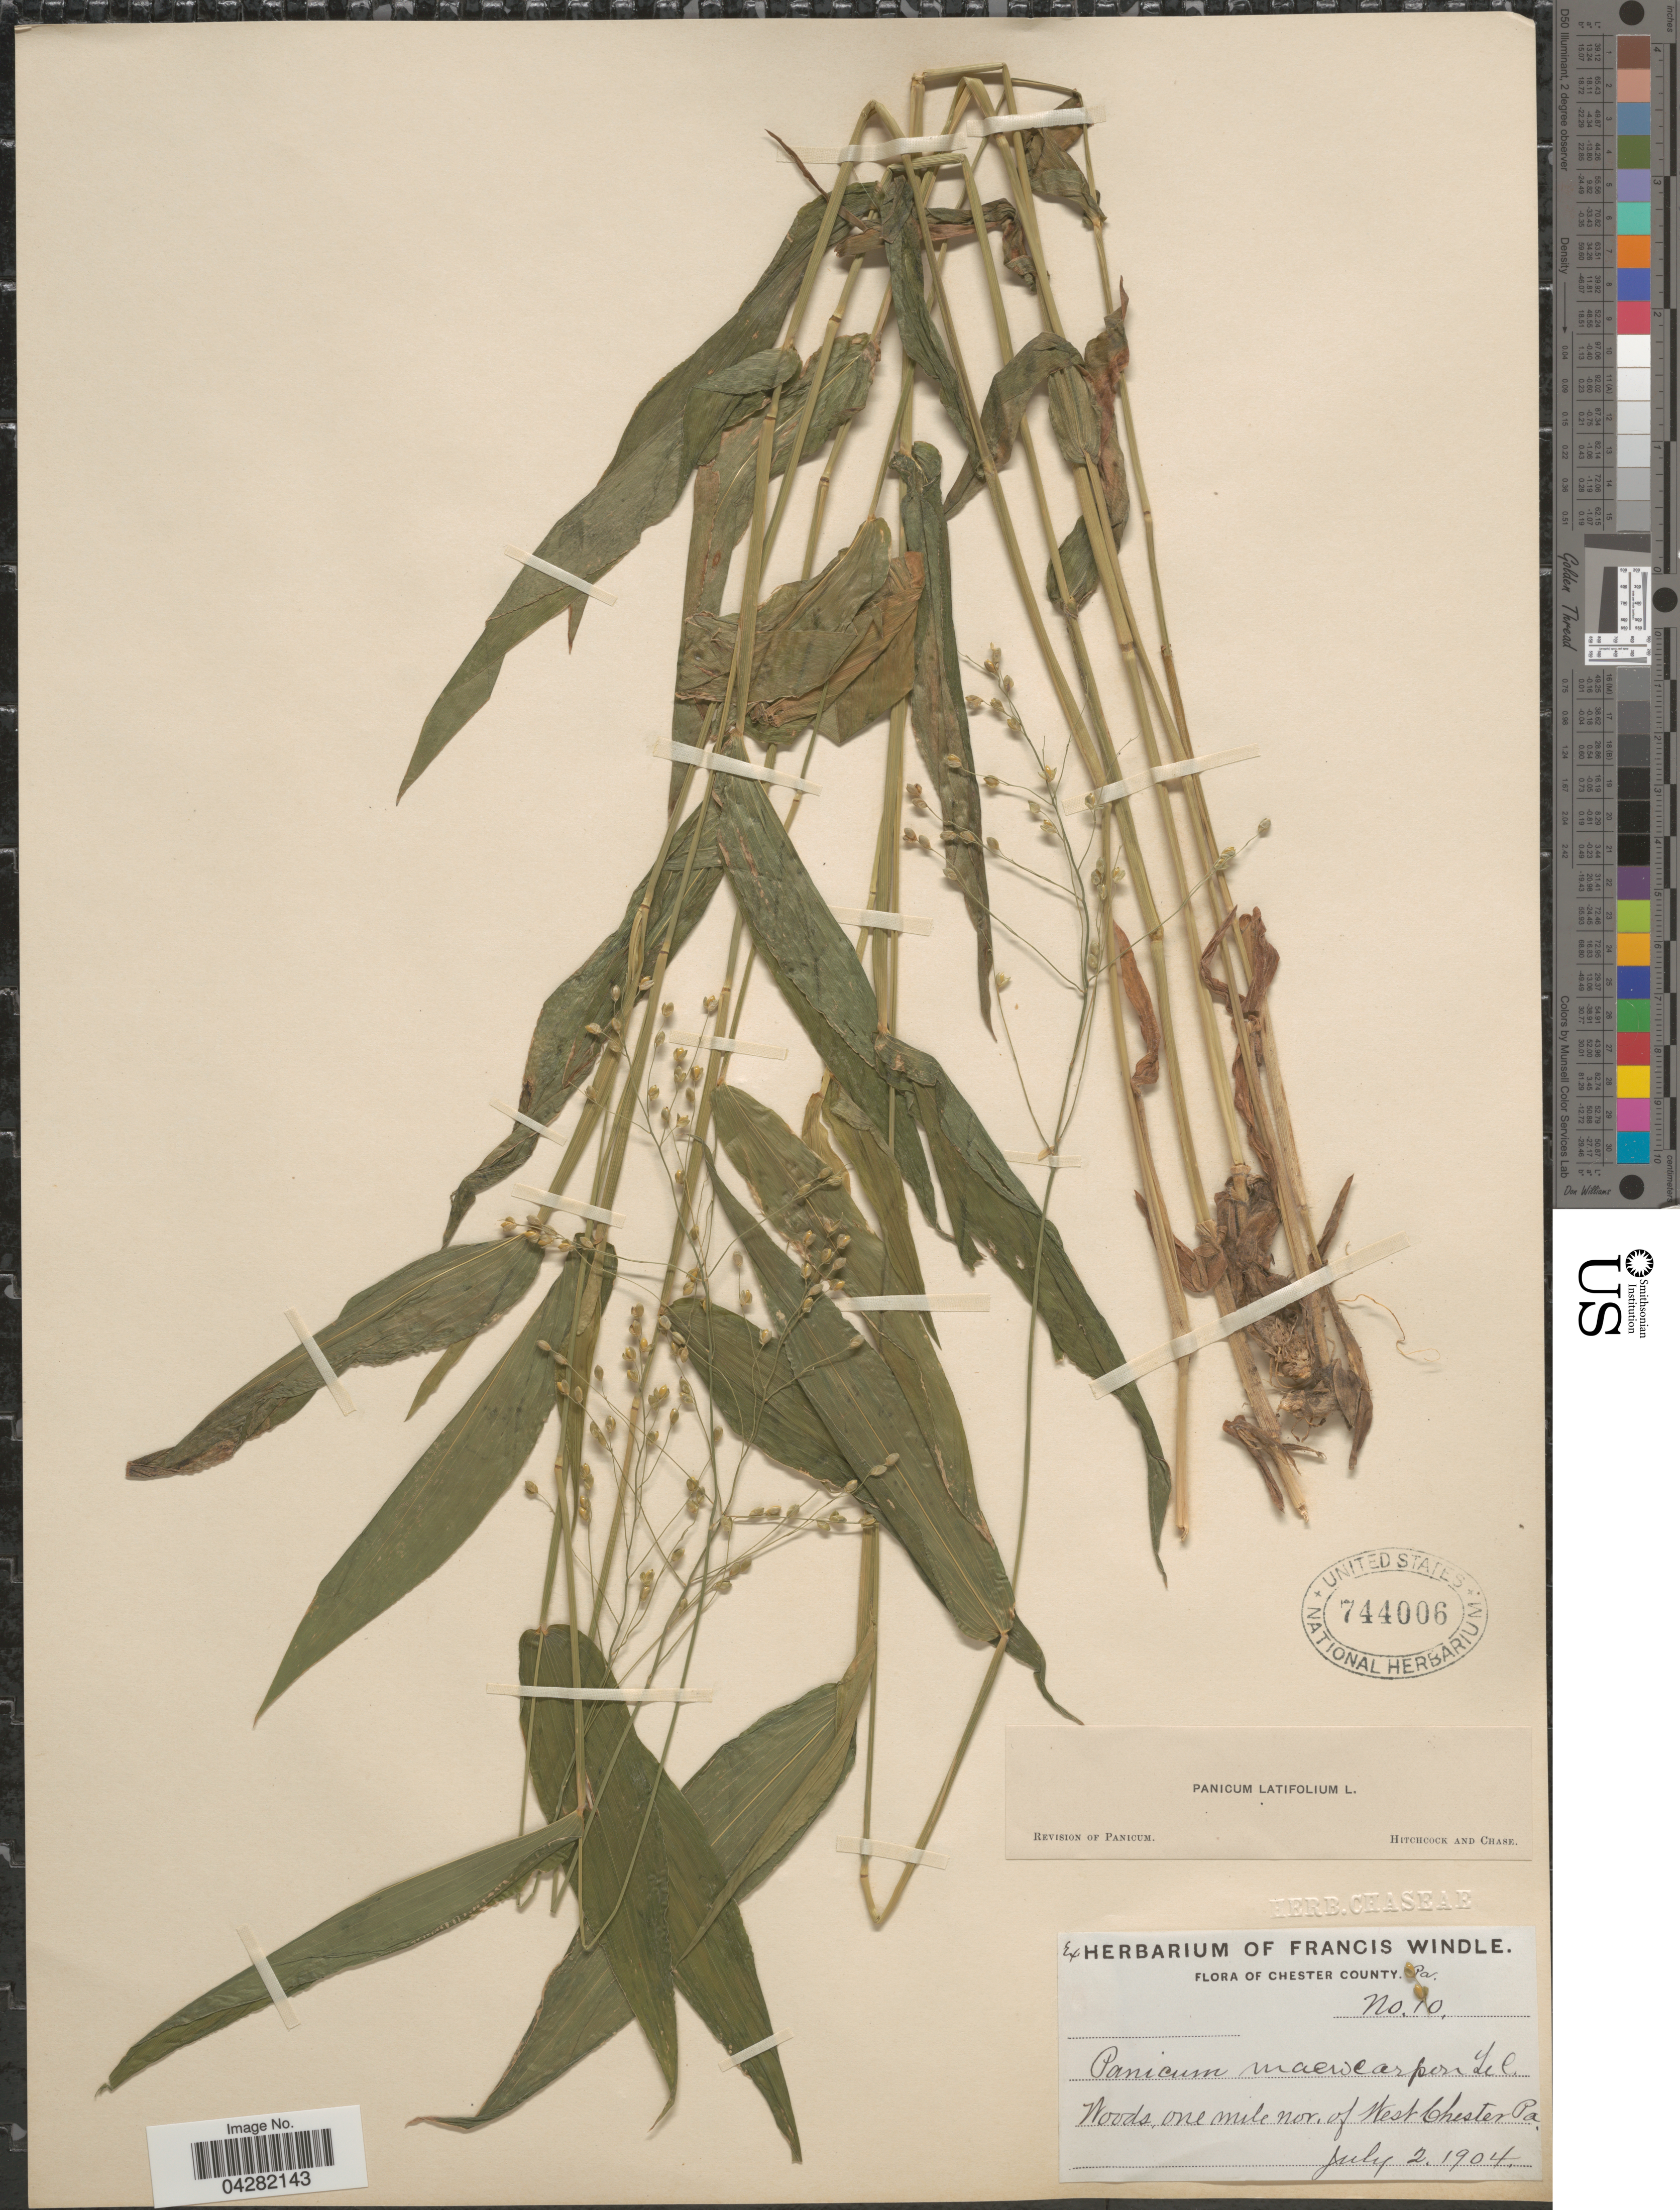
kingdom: Plantae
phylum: Tracheophyta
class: Liliopsida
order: Poales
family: Poaceae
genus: Dichanthelium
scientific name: Dichanthelium latifolium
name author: (L.) Harvill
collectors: ex herb. F. Windle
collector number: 10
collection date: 1904-07-02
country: United States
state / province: Pennsylvania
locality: Chester County. Woods, one mile nor. of West Chester.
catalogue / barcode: US 744006